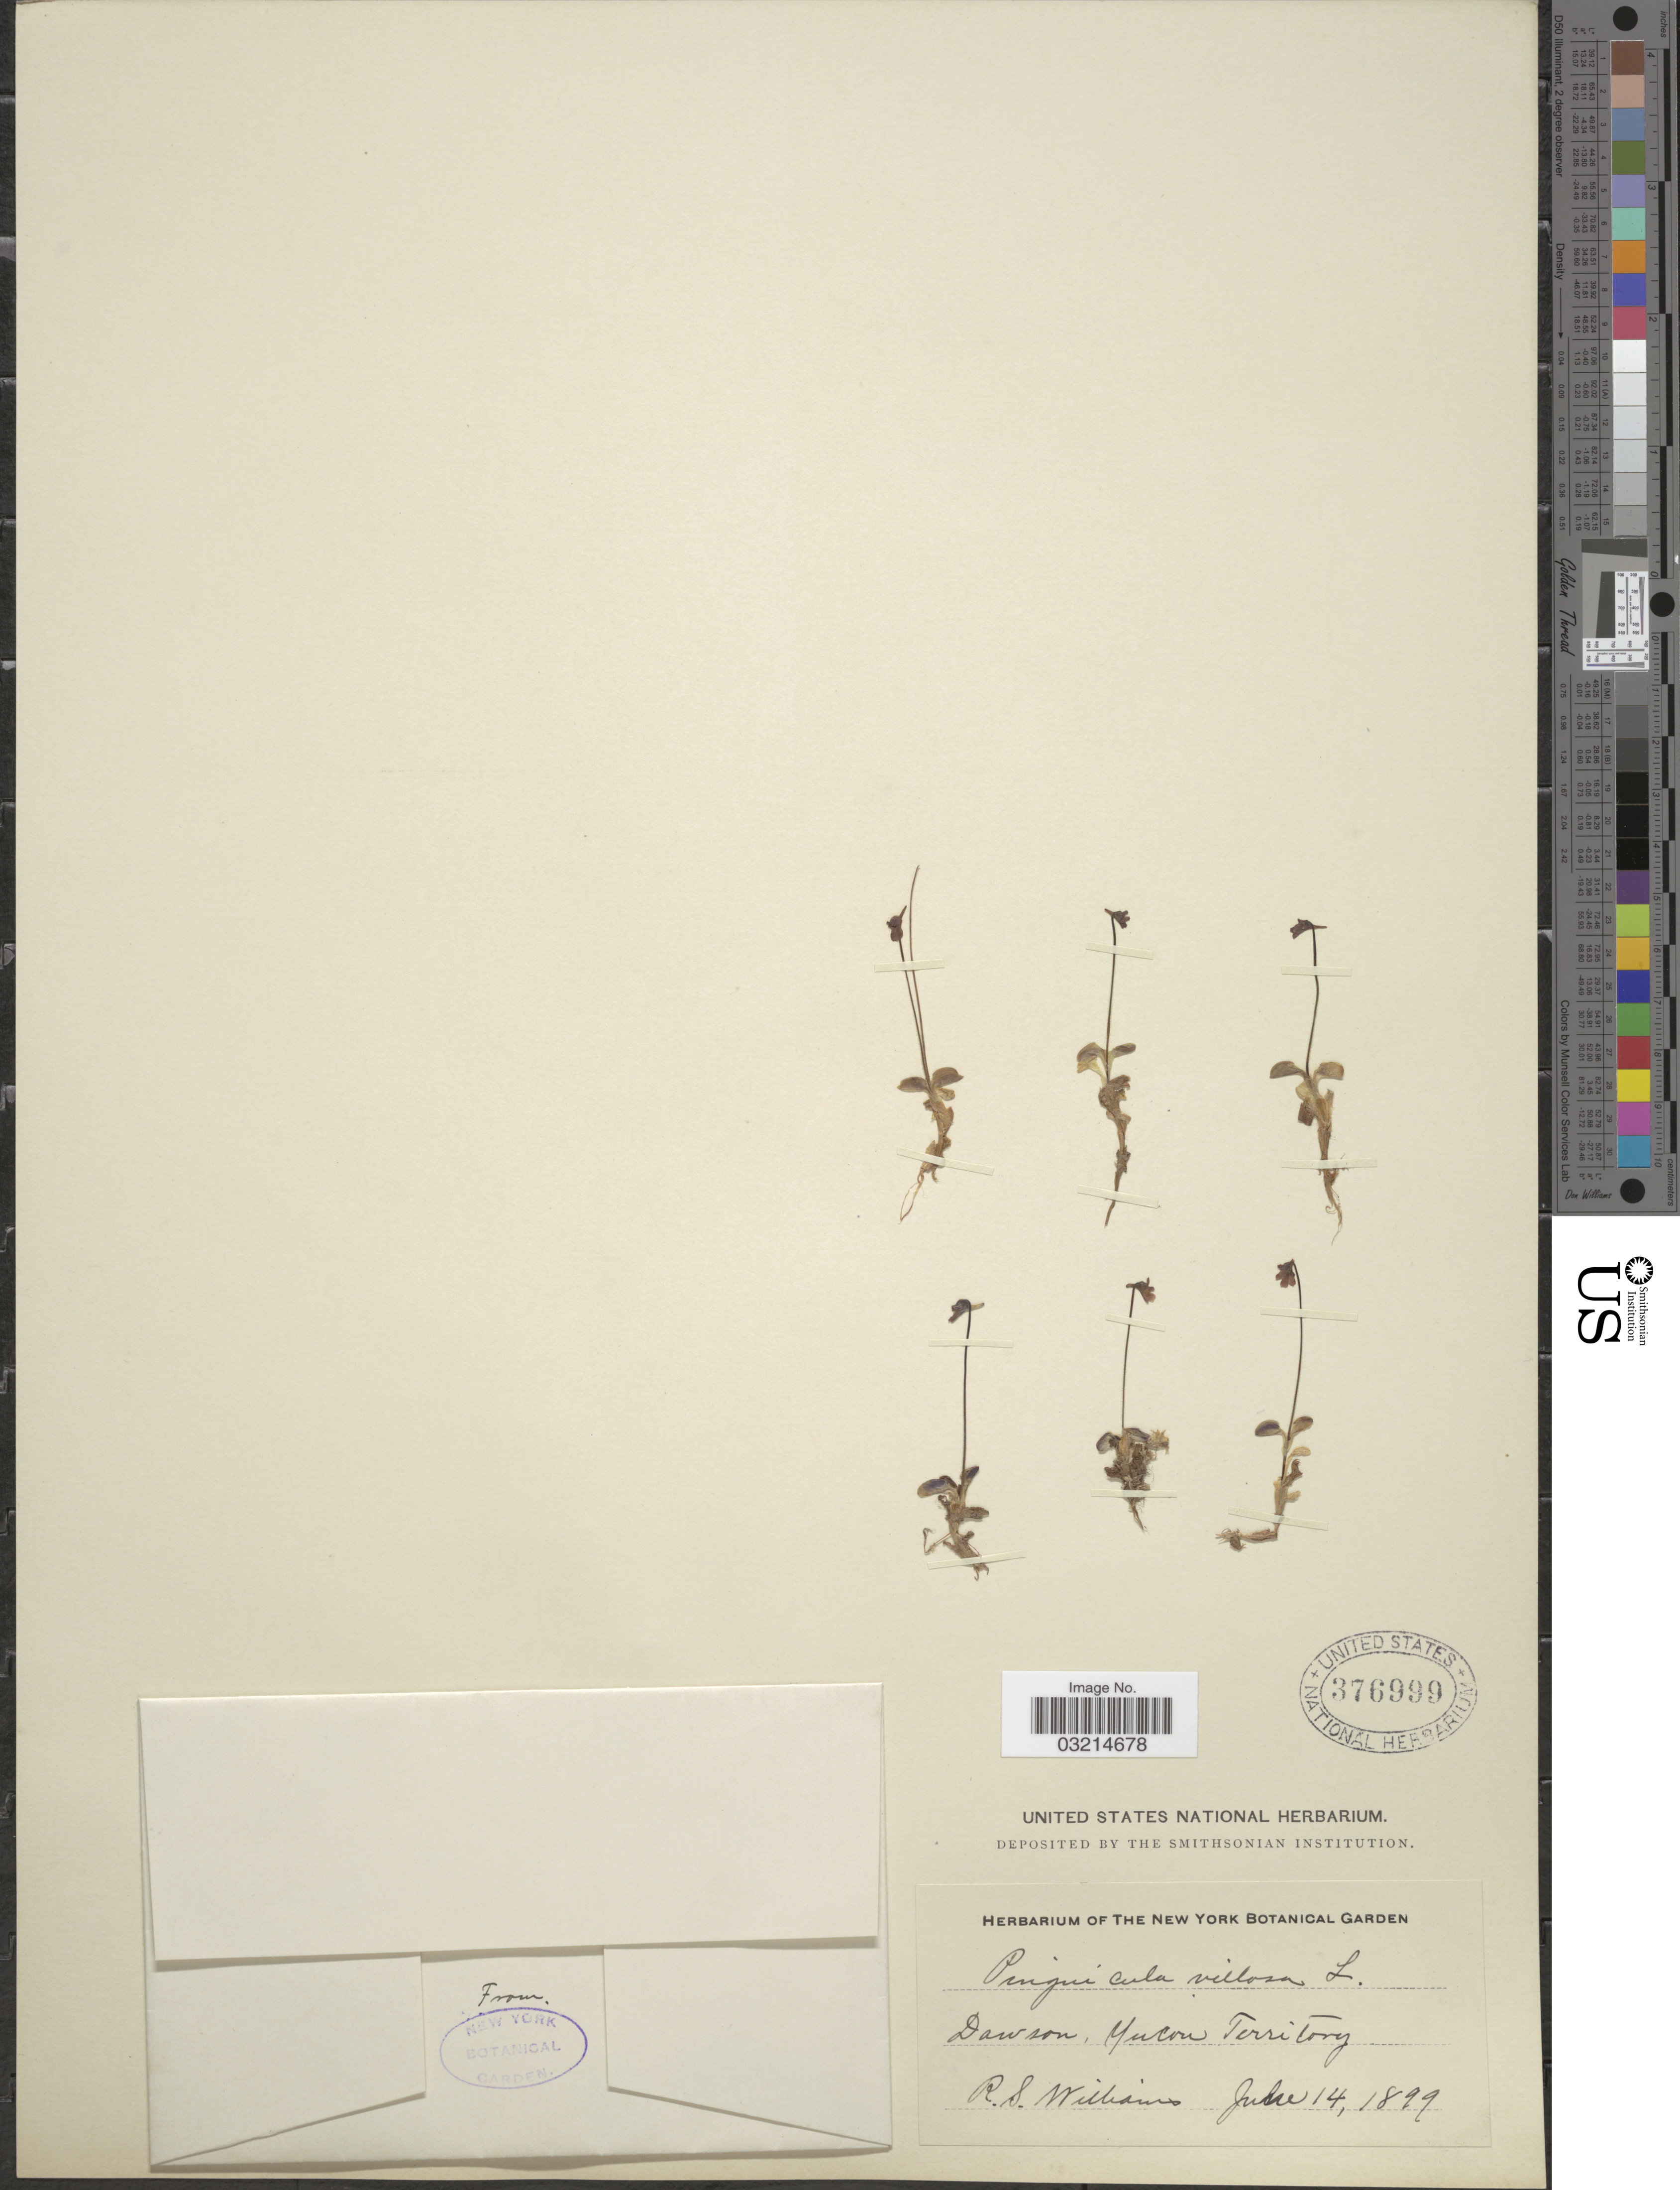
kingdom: Plantae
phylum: Tracheophyta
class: Magnoliopsida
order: Lamiales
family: Lentibulariaceae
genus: Pinguicula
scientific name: Pinguicula villosa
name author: L.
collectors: R. S. Williams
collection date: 1899-06-14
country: Canada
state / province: Yukon Territory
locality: Dawson, Yukon Territory.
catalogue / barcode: US 376999